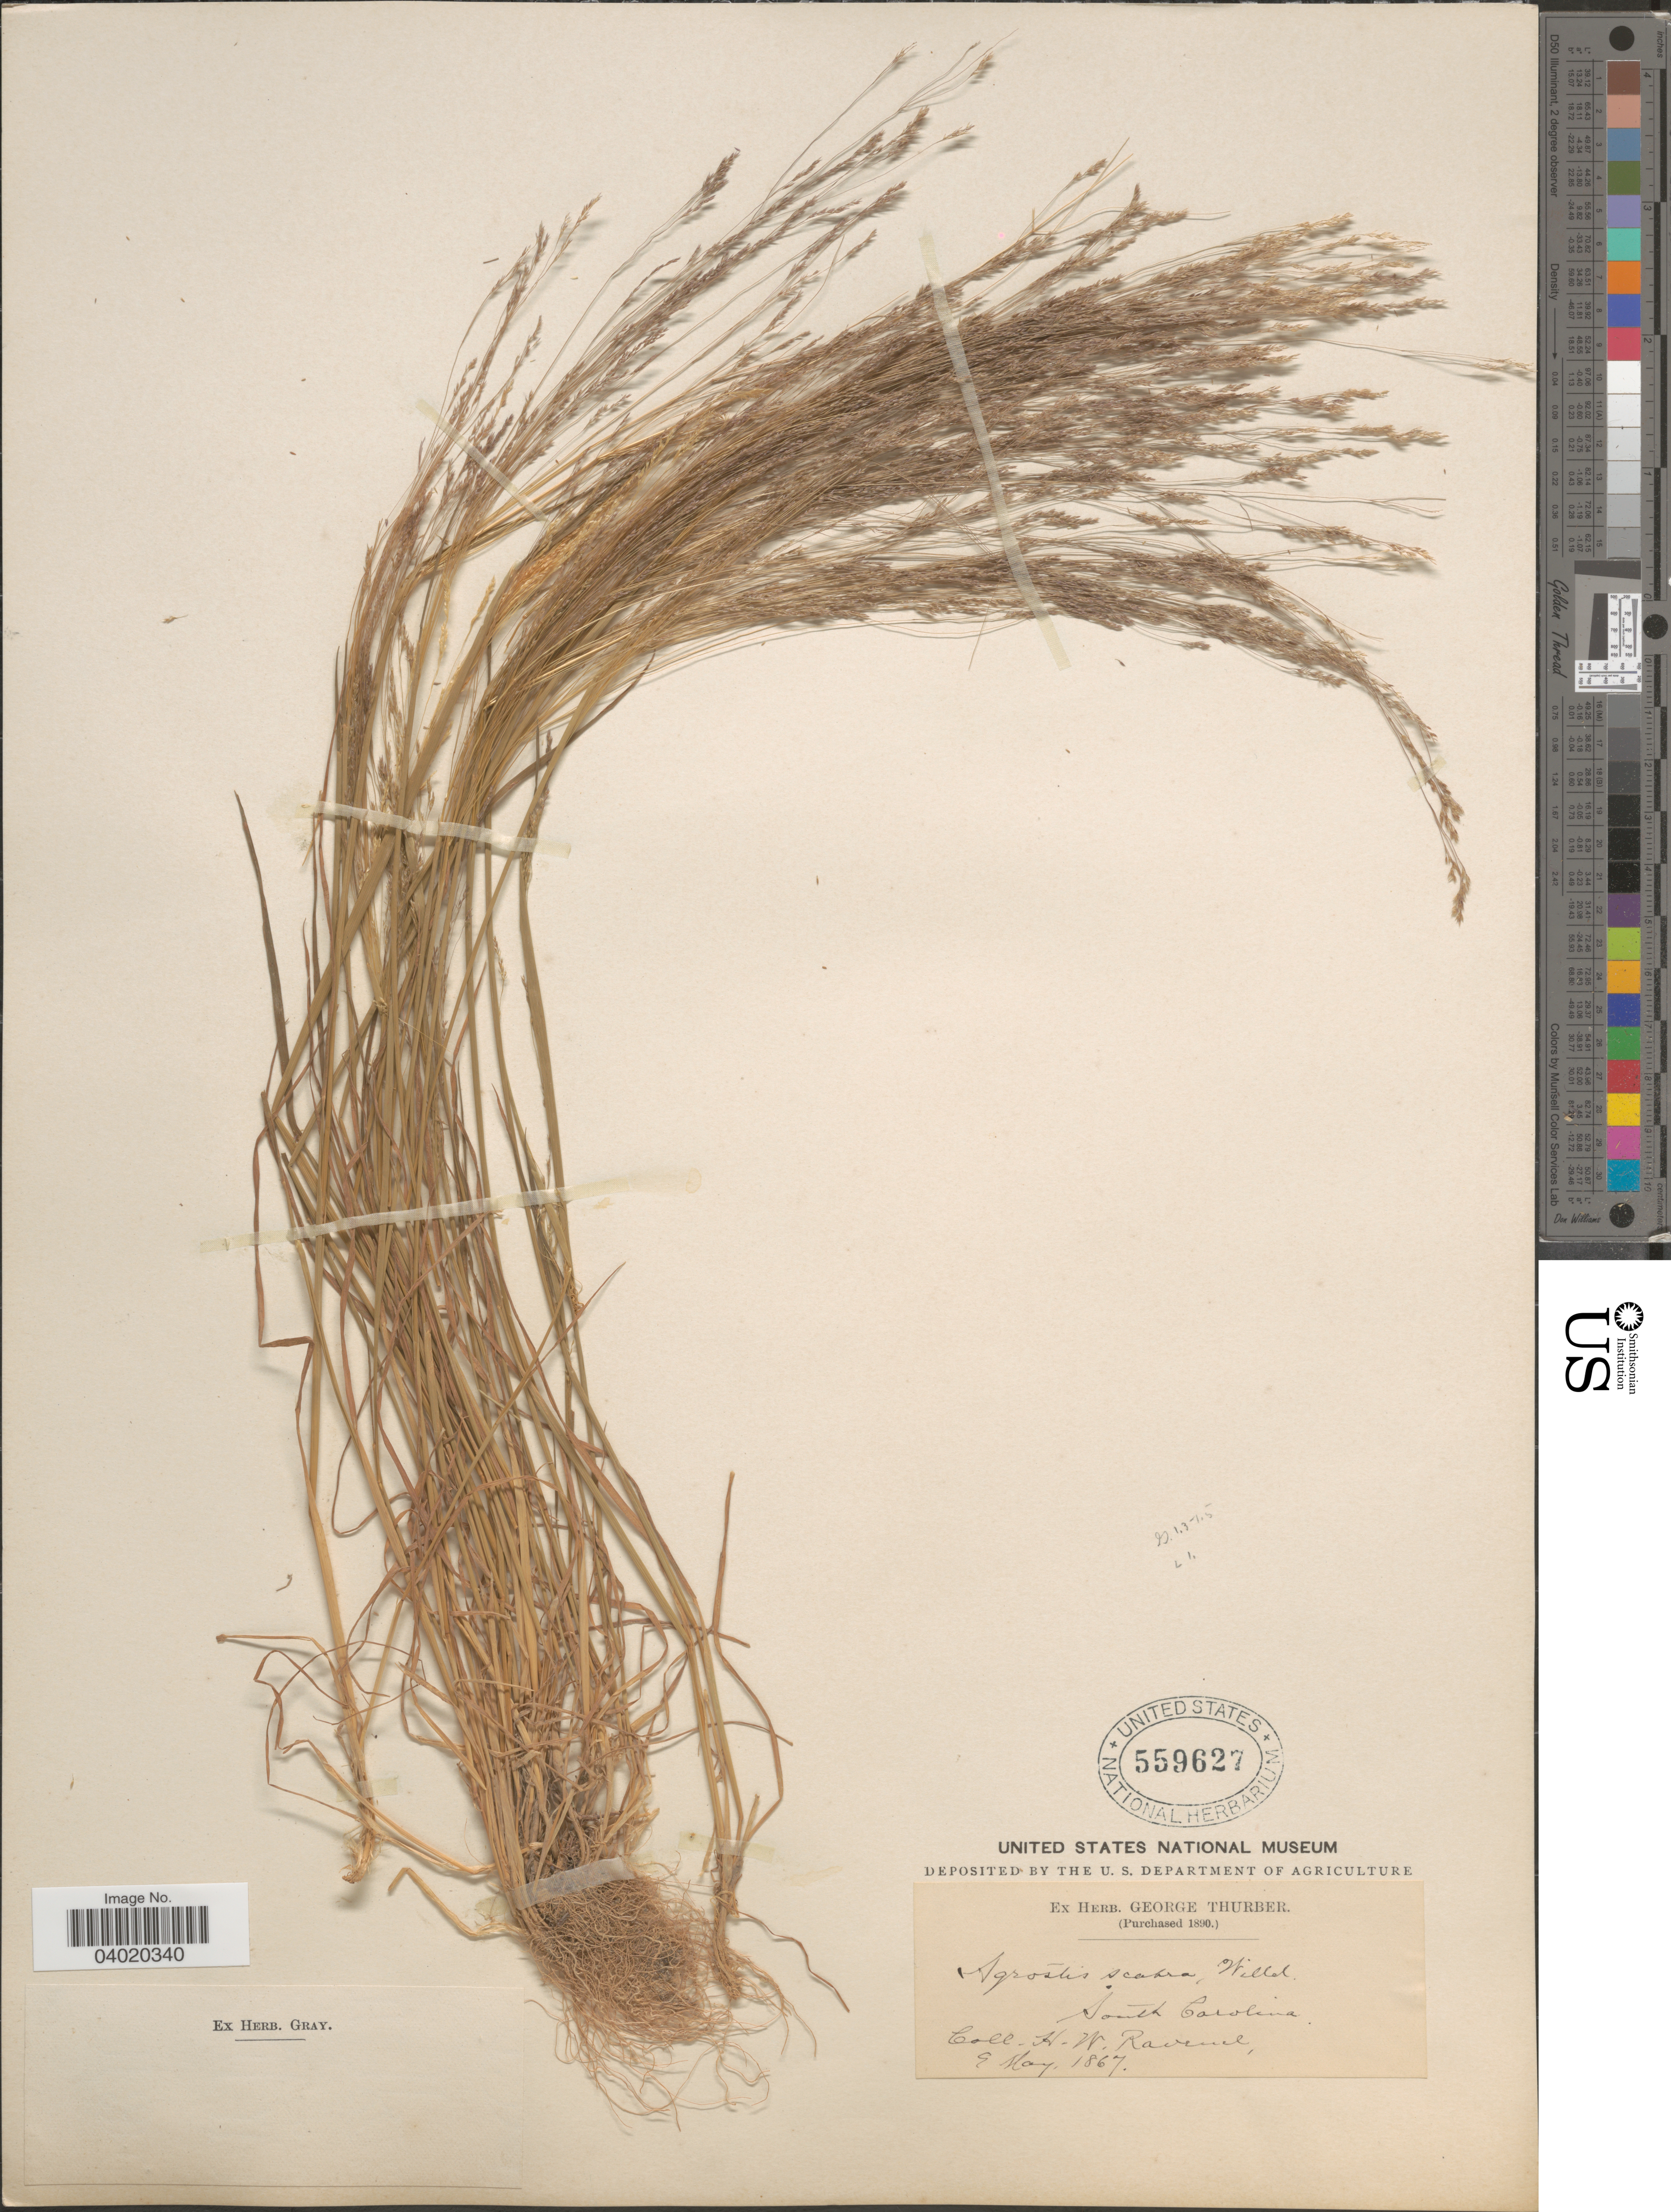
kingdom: Plantae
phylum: Tracheophyta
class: Liliopsida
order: Poales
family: Poaceae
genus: Agrostis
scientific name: Agrostis hyemalis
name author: (Walter) Britton et al.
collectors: H. Ravenel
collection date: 1867-05-09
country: United States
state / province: South Carolina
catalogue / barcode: US 559627